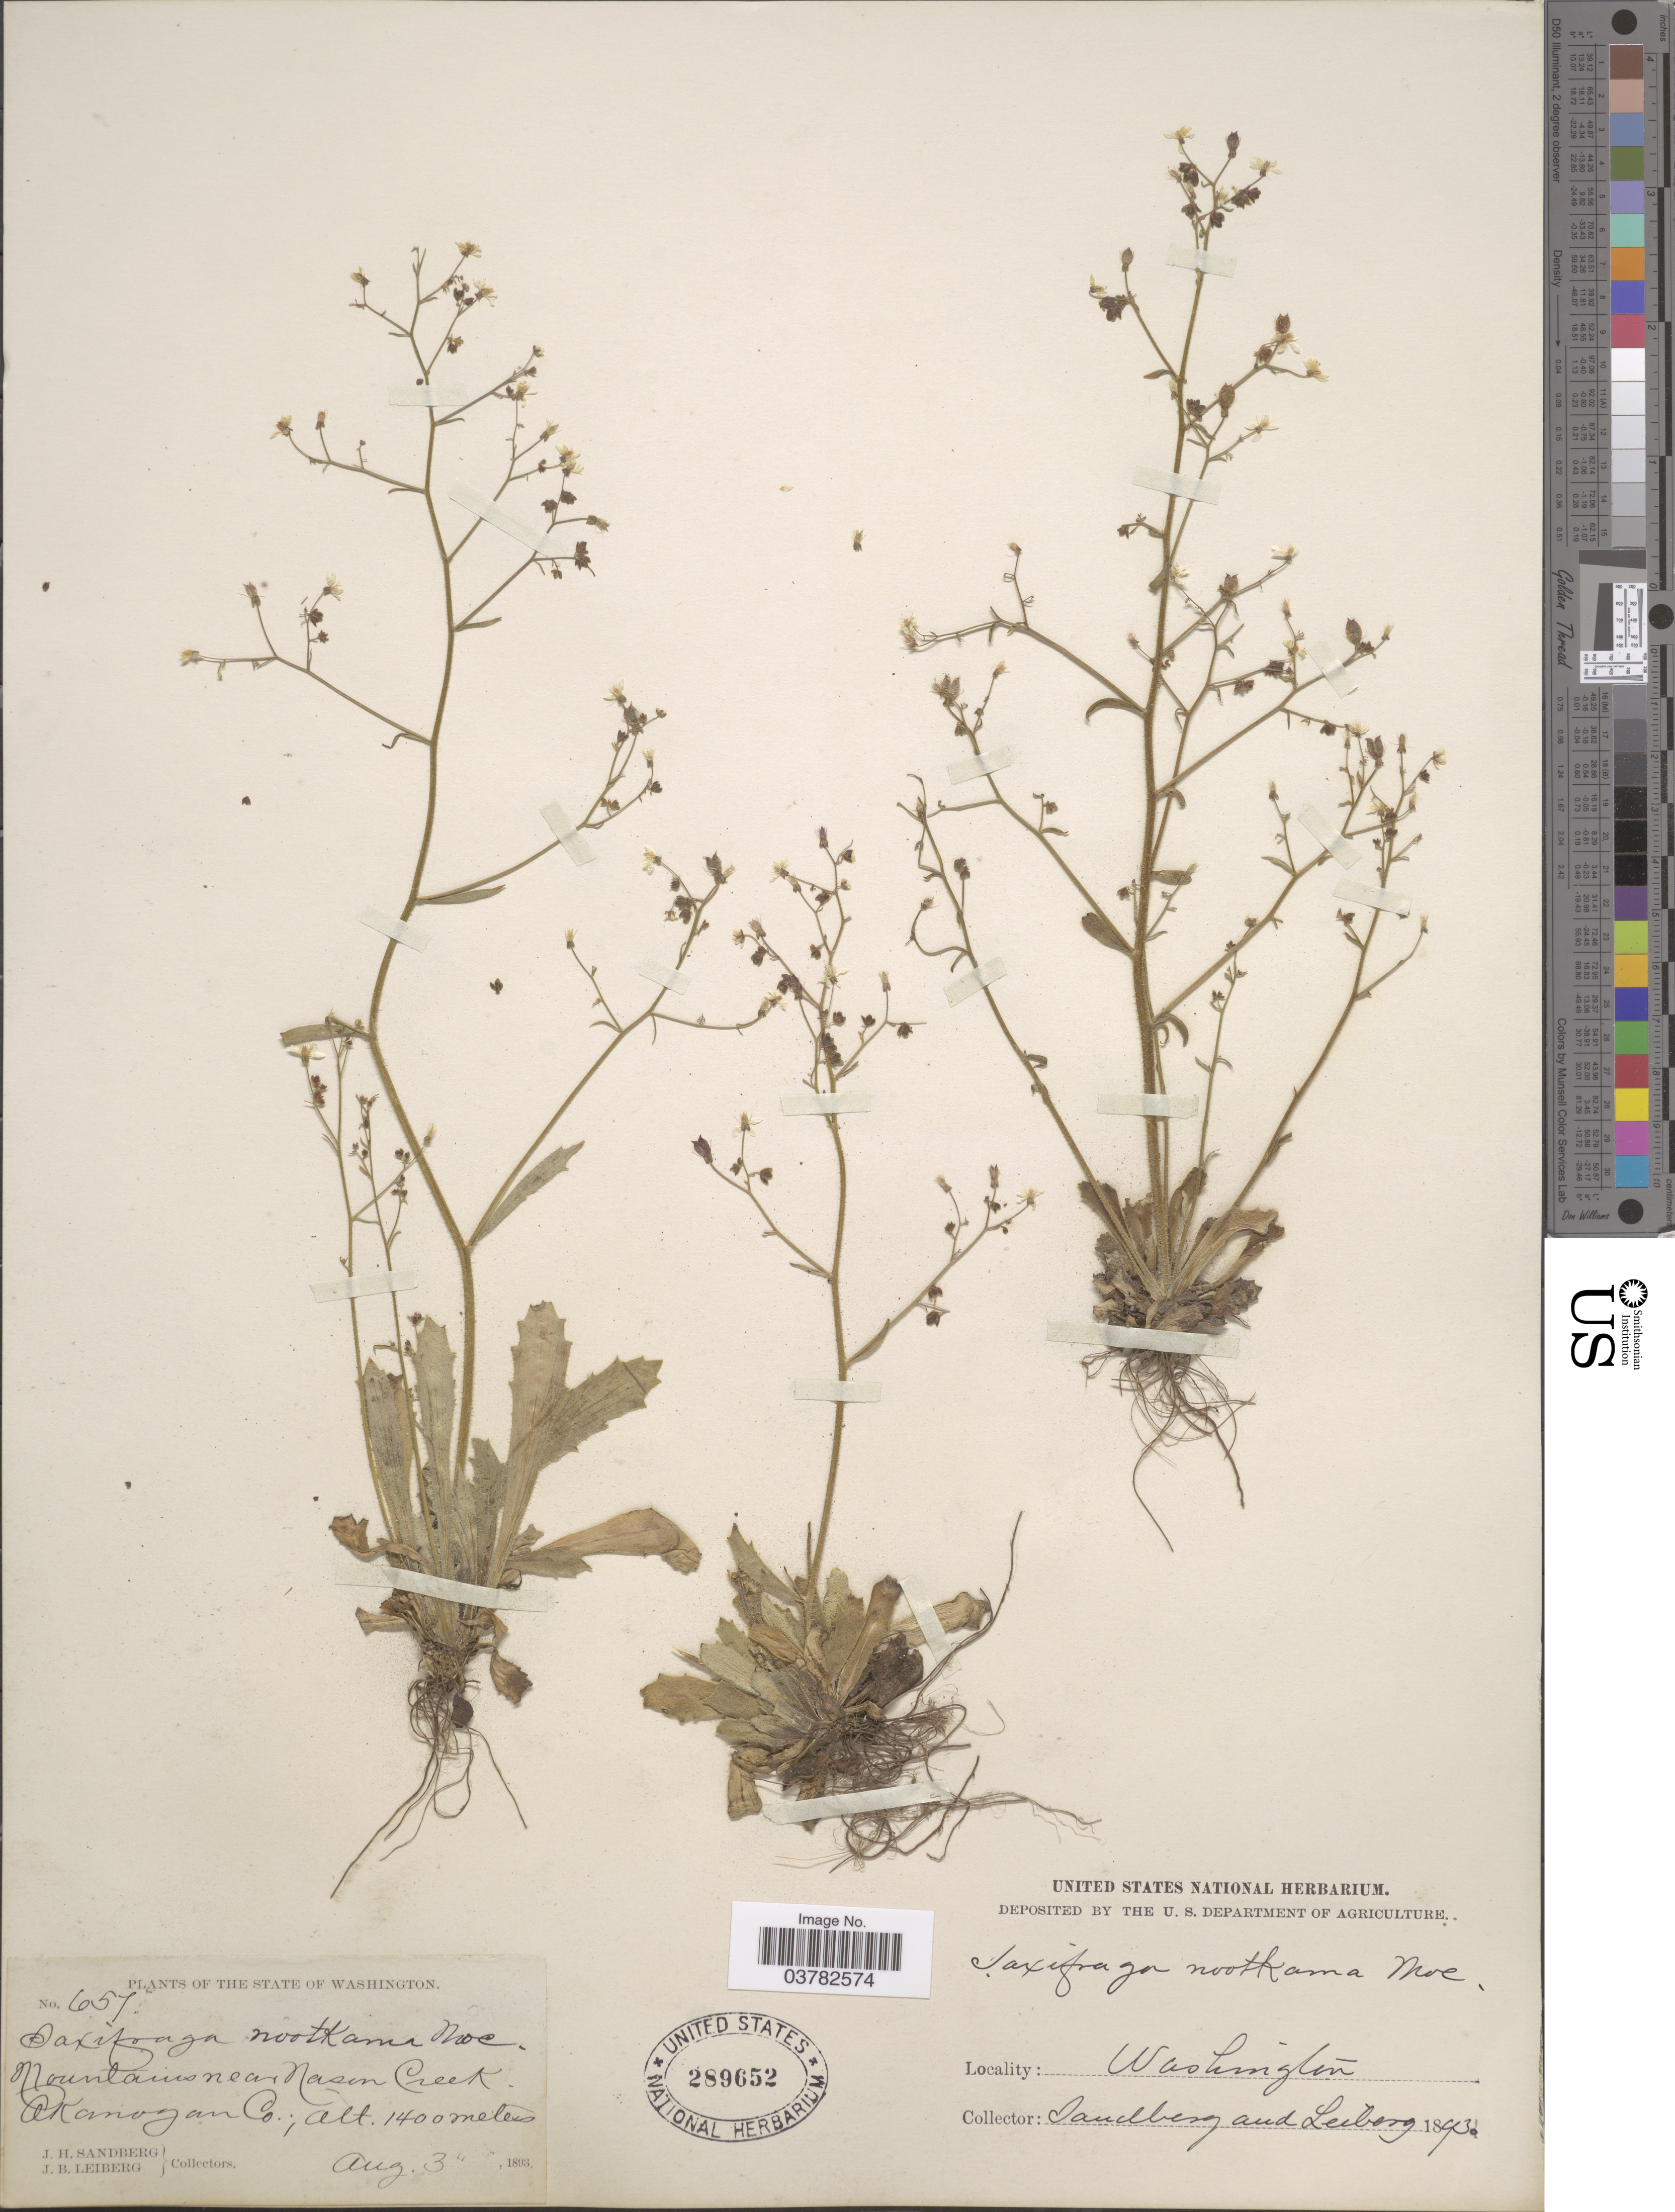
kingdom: Plantae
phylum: Tracheophyta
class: Magnoliopsida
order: Saxifragales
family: Saxifragaceae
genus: Micranthes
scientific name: Micranthes stellaris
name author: (L.) Galasso et al.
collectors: J. H. Sandberg & J. B. Leiberg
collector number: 657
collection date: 1893-08-03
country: United States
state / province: Washington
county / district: Okanogan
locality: Mountains near Nason Creek. Okanogan Co.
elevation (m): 1400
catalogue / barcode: US 289652